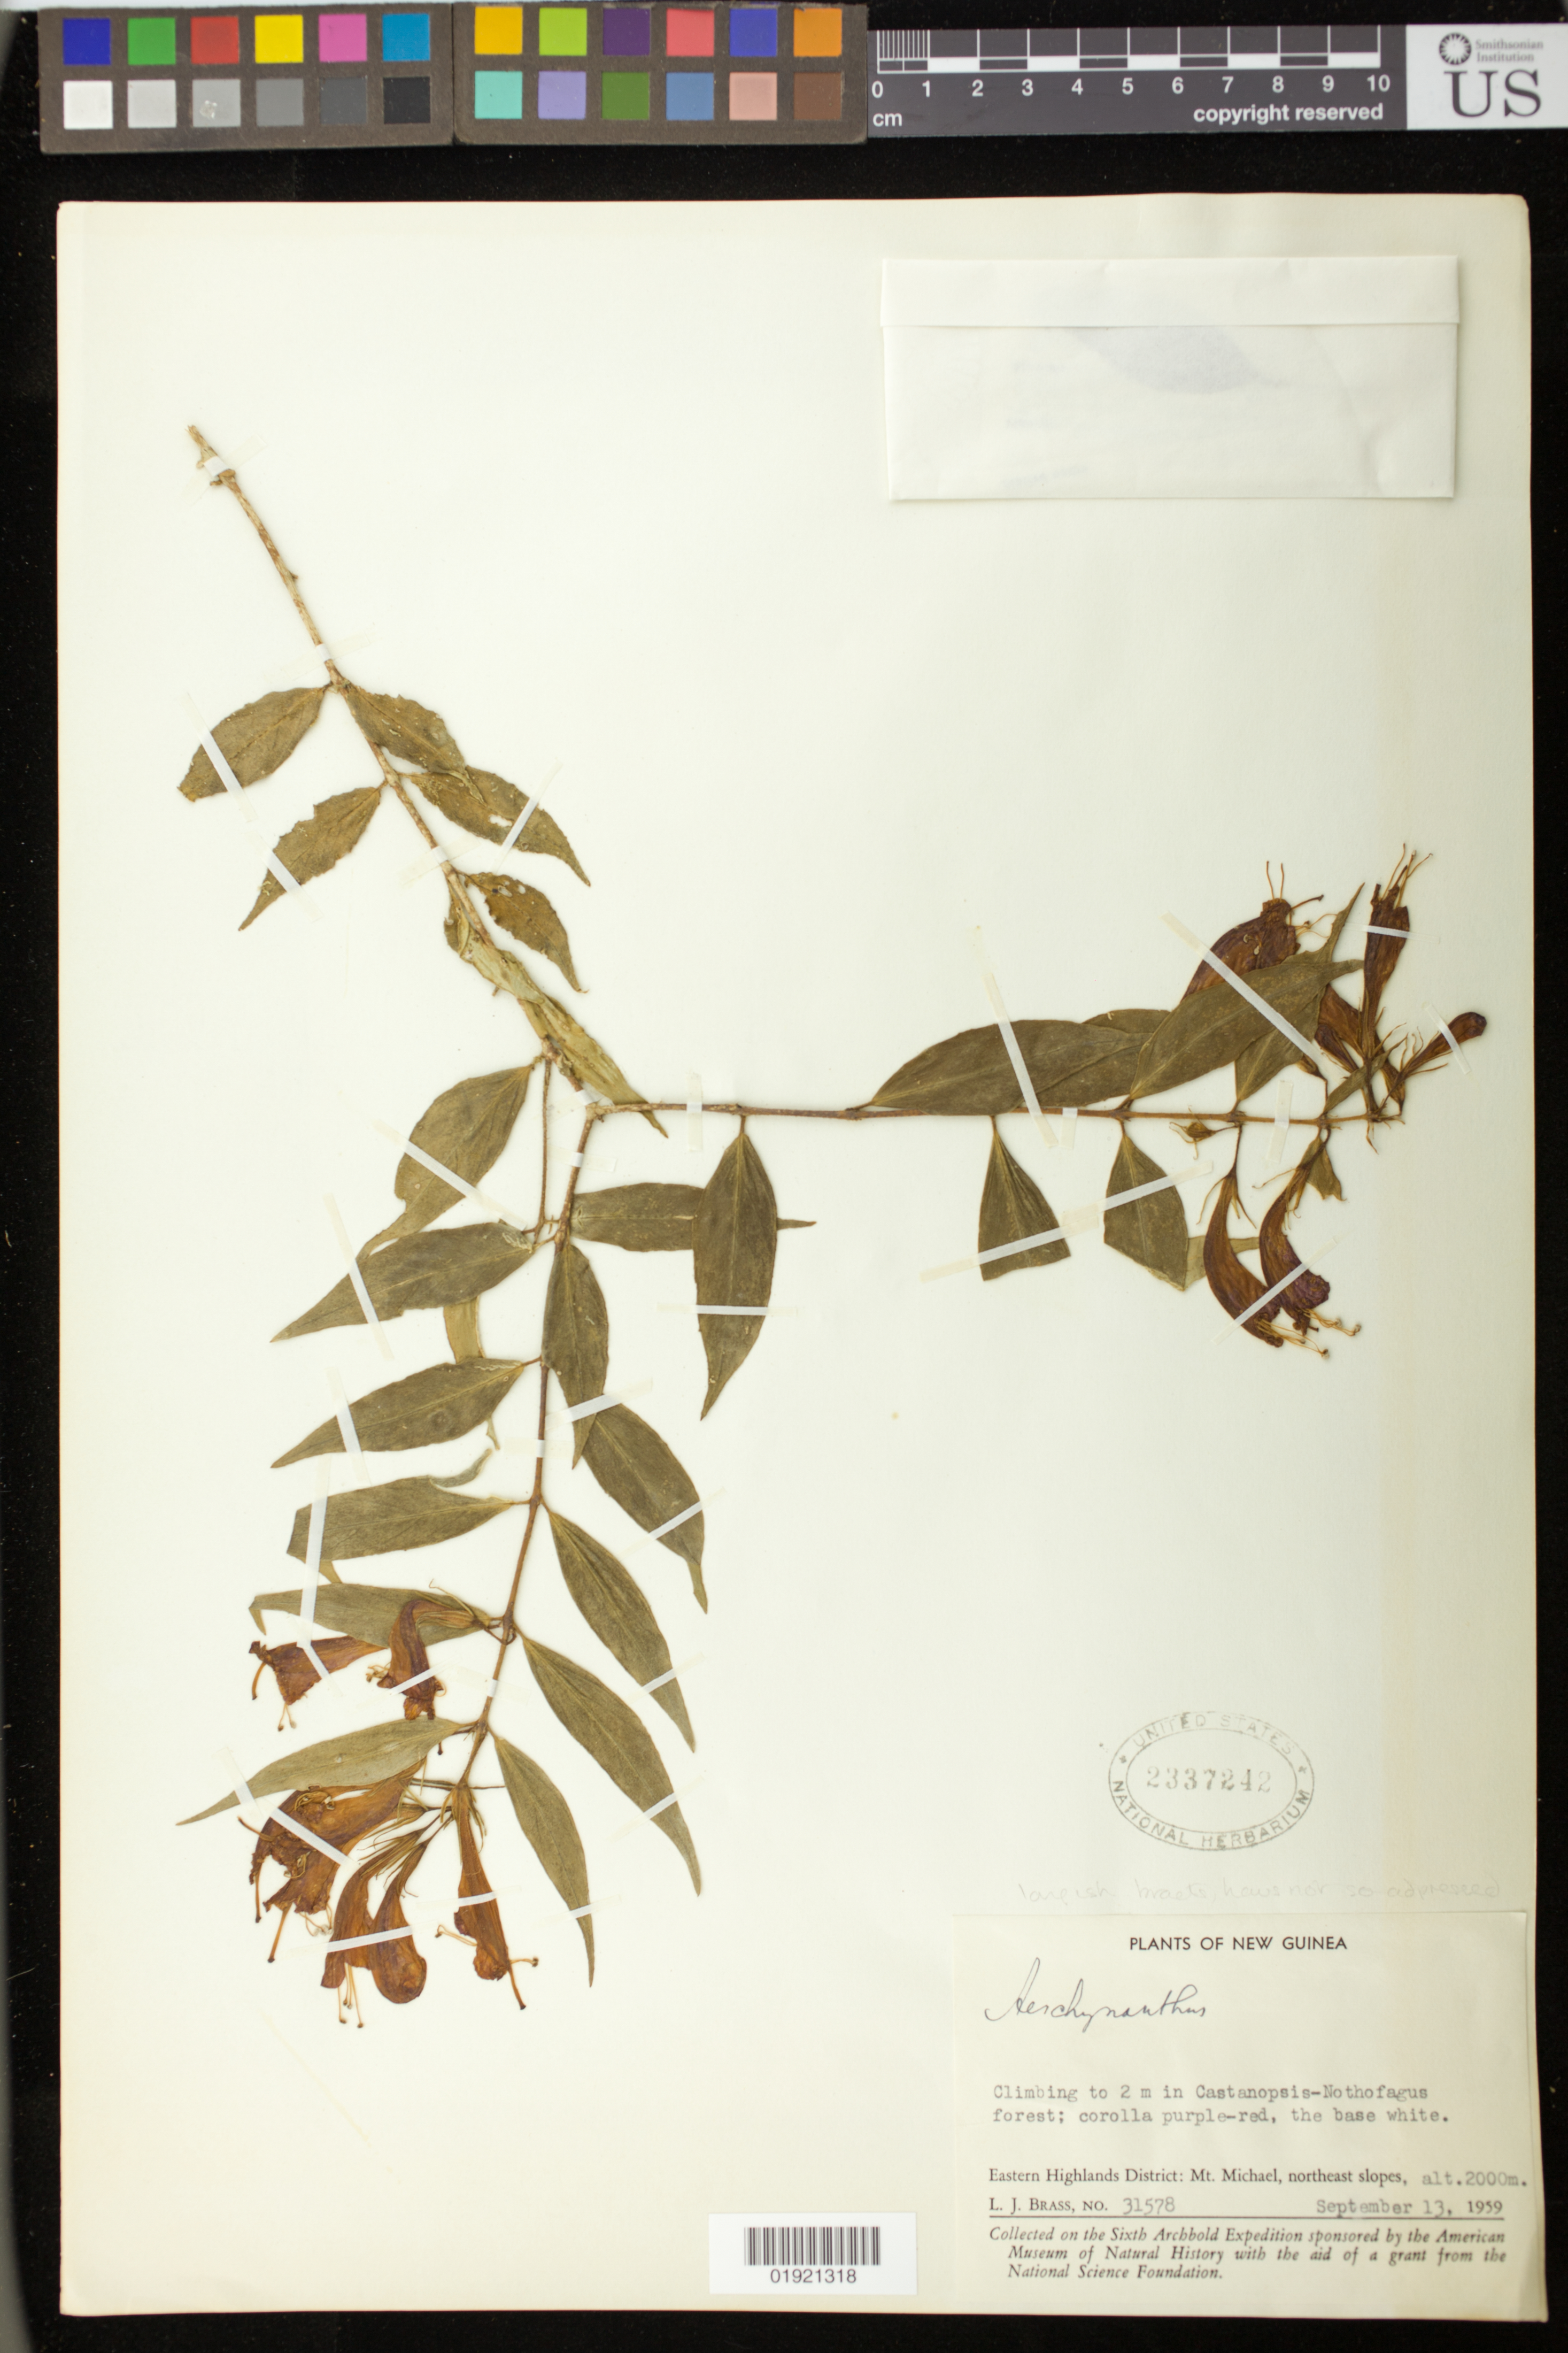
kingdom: Plantae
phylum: Tracheophyta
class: Magnoliopsida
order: Lamiales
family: Gesneriaceae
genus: Aeschynanthus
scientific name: Aeschynanthus sp.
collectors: L. J. Brass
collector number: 31578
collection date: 1959-09-13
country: Papua New Guinea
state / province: Eastern Highlands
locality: Mt. Michael, northeast slopes.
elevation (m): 2000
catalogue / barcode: US 2337242